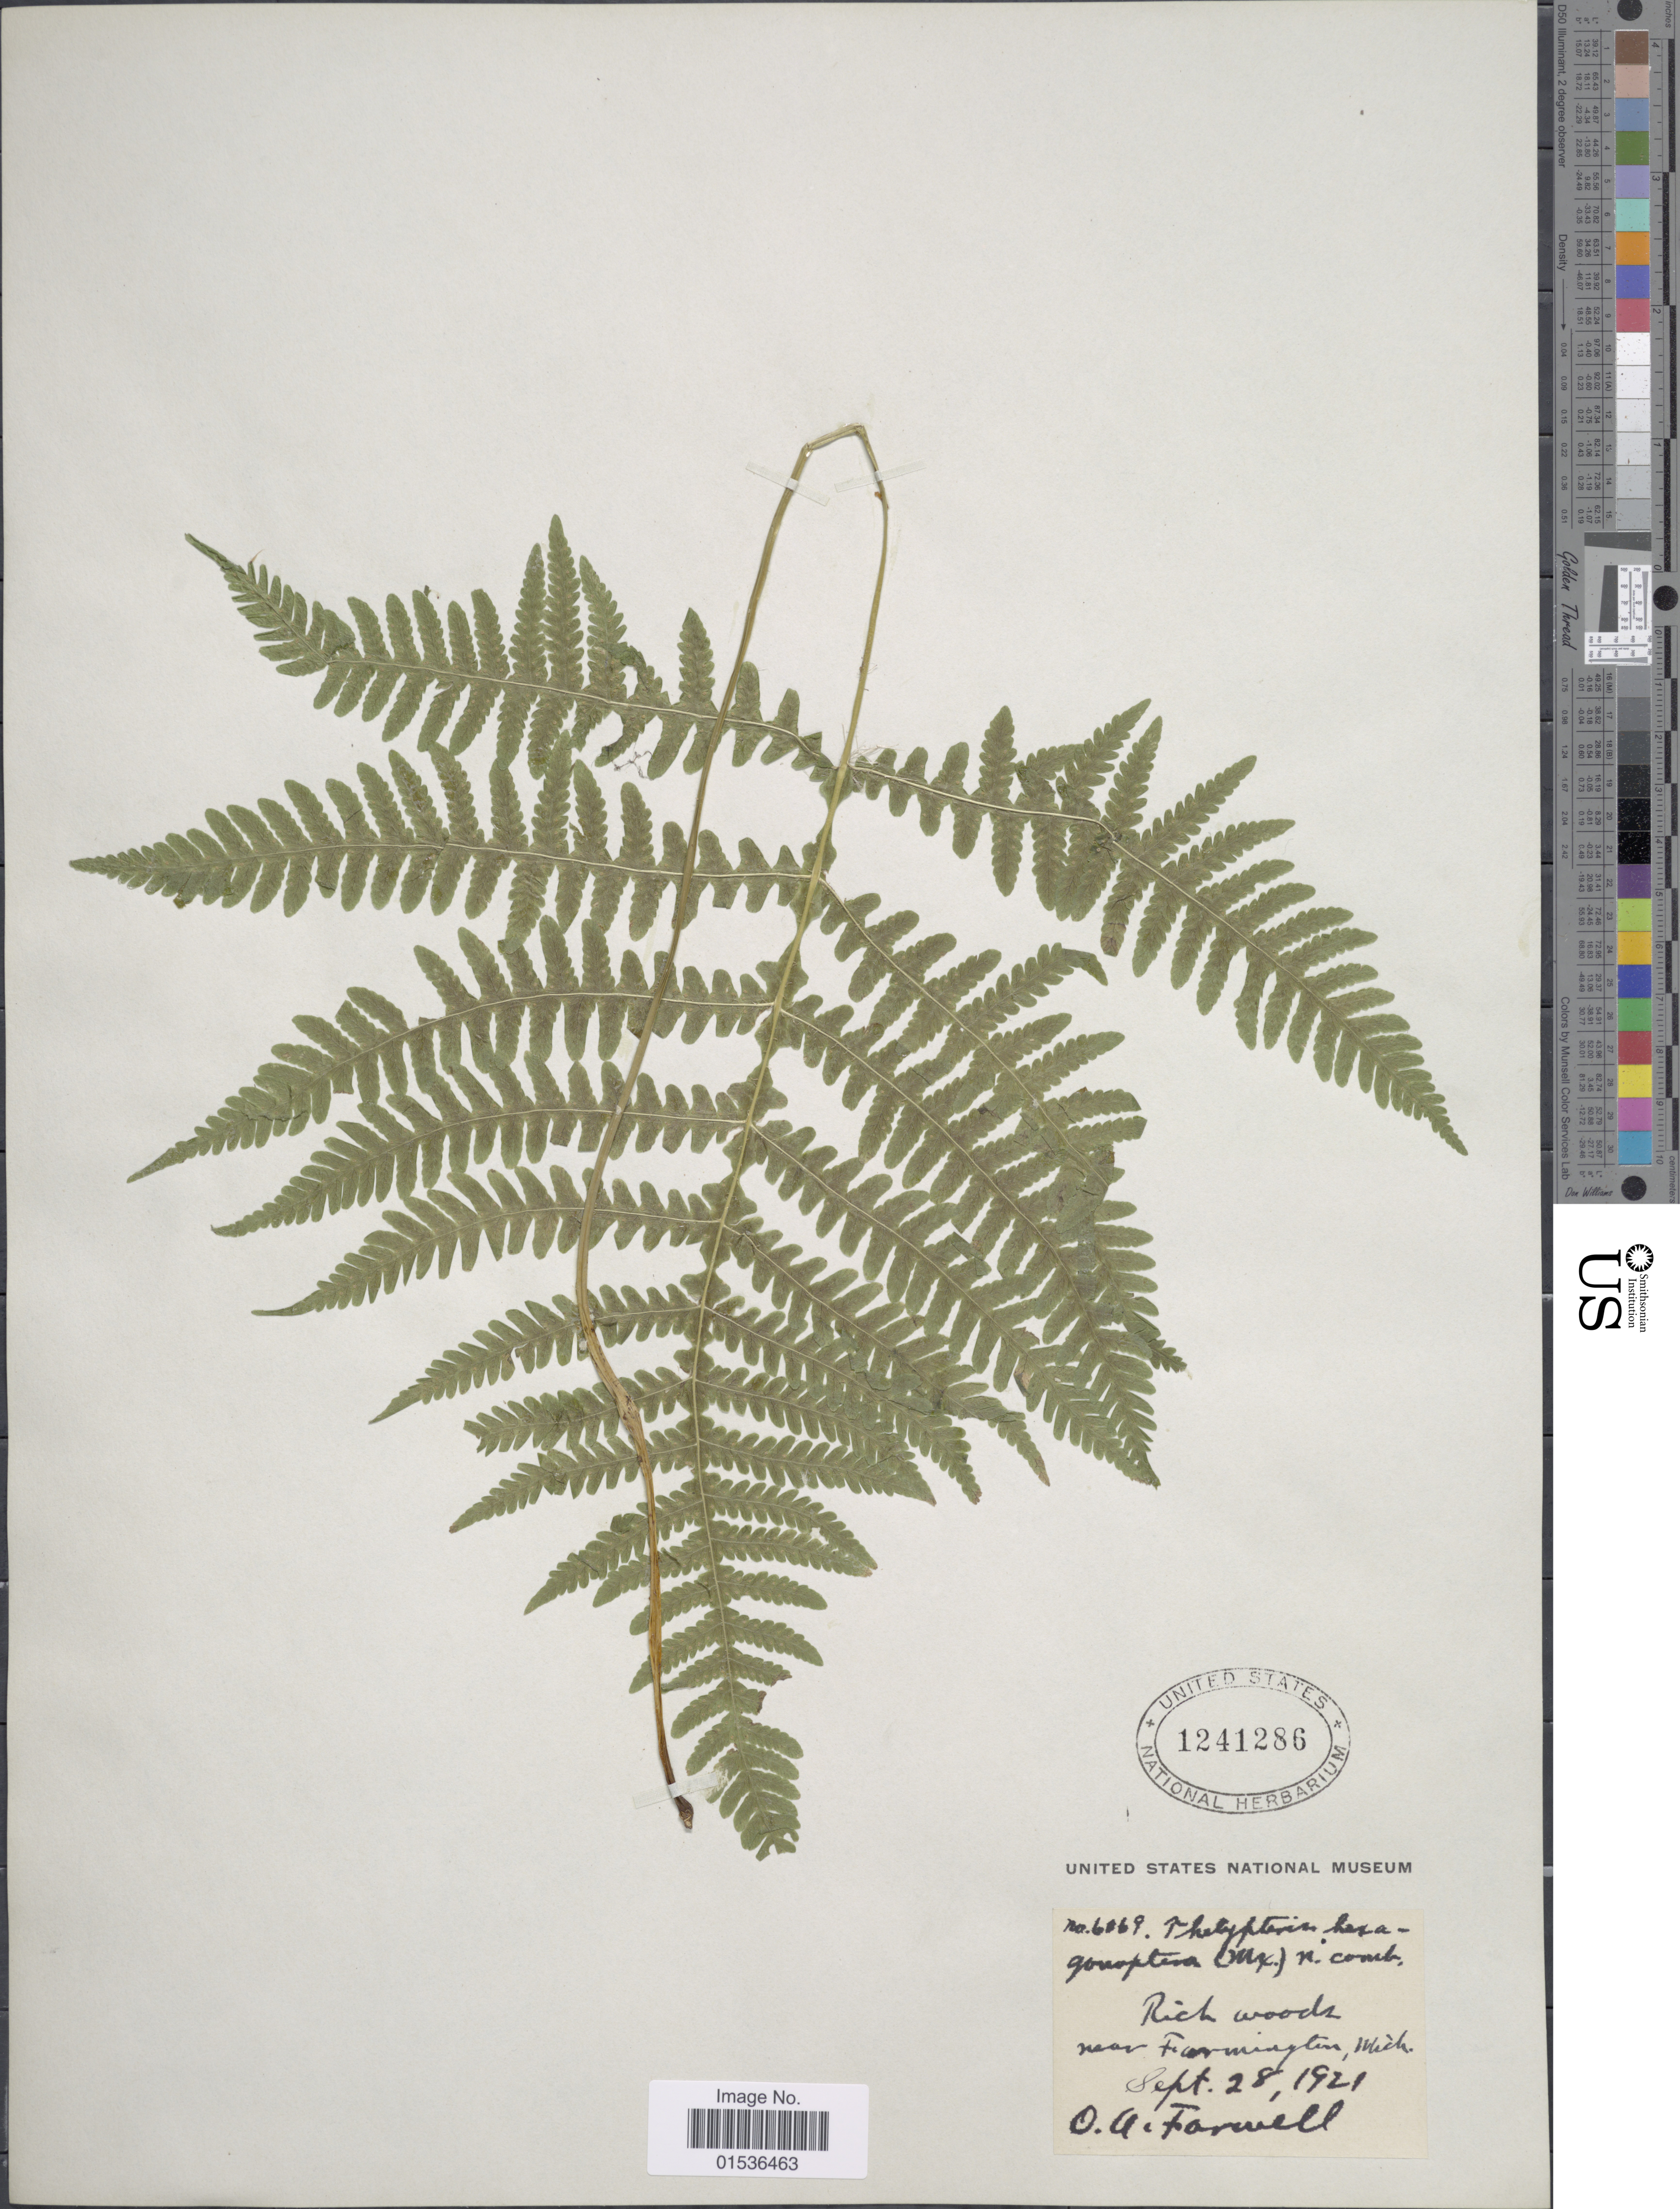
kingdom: Plantae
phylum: Tracheophyta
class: Polypodiopsida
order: Polypodiales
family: Thelypteridaceae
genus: Phegopteris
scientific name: Phegopteris hexagonoptera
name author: (Michx.) Fée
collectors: O. Farwell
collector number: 6069*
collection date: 1921-09-28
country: United States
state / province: Michigan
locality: Rich woods near Farmington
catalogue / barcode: US 1241286